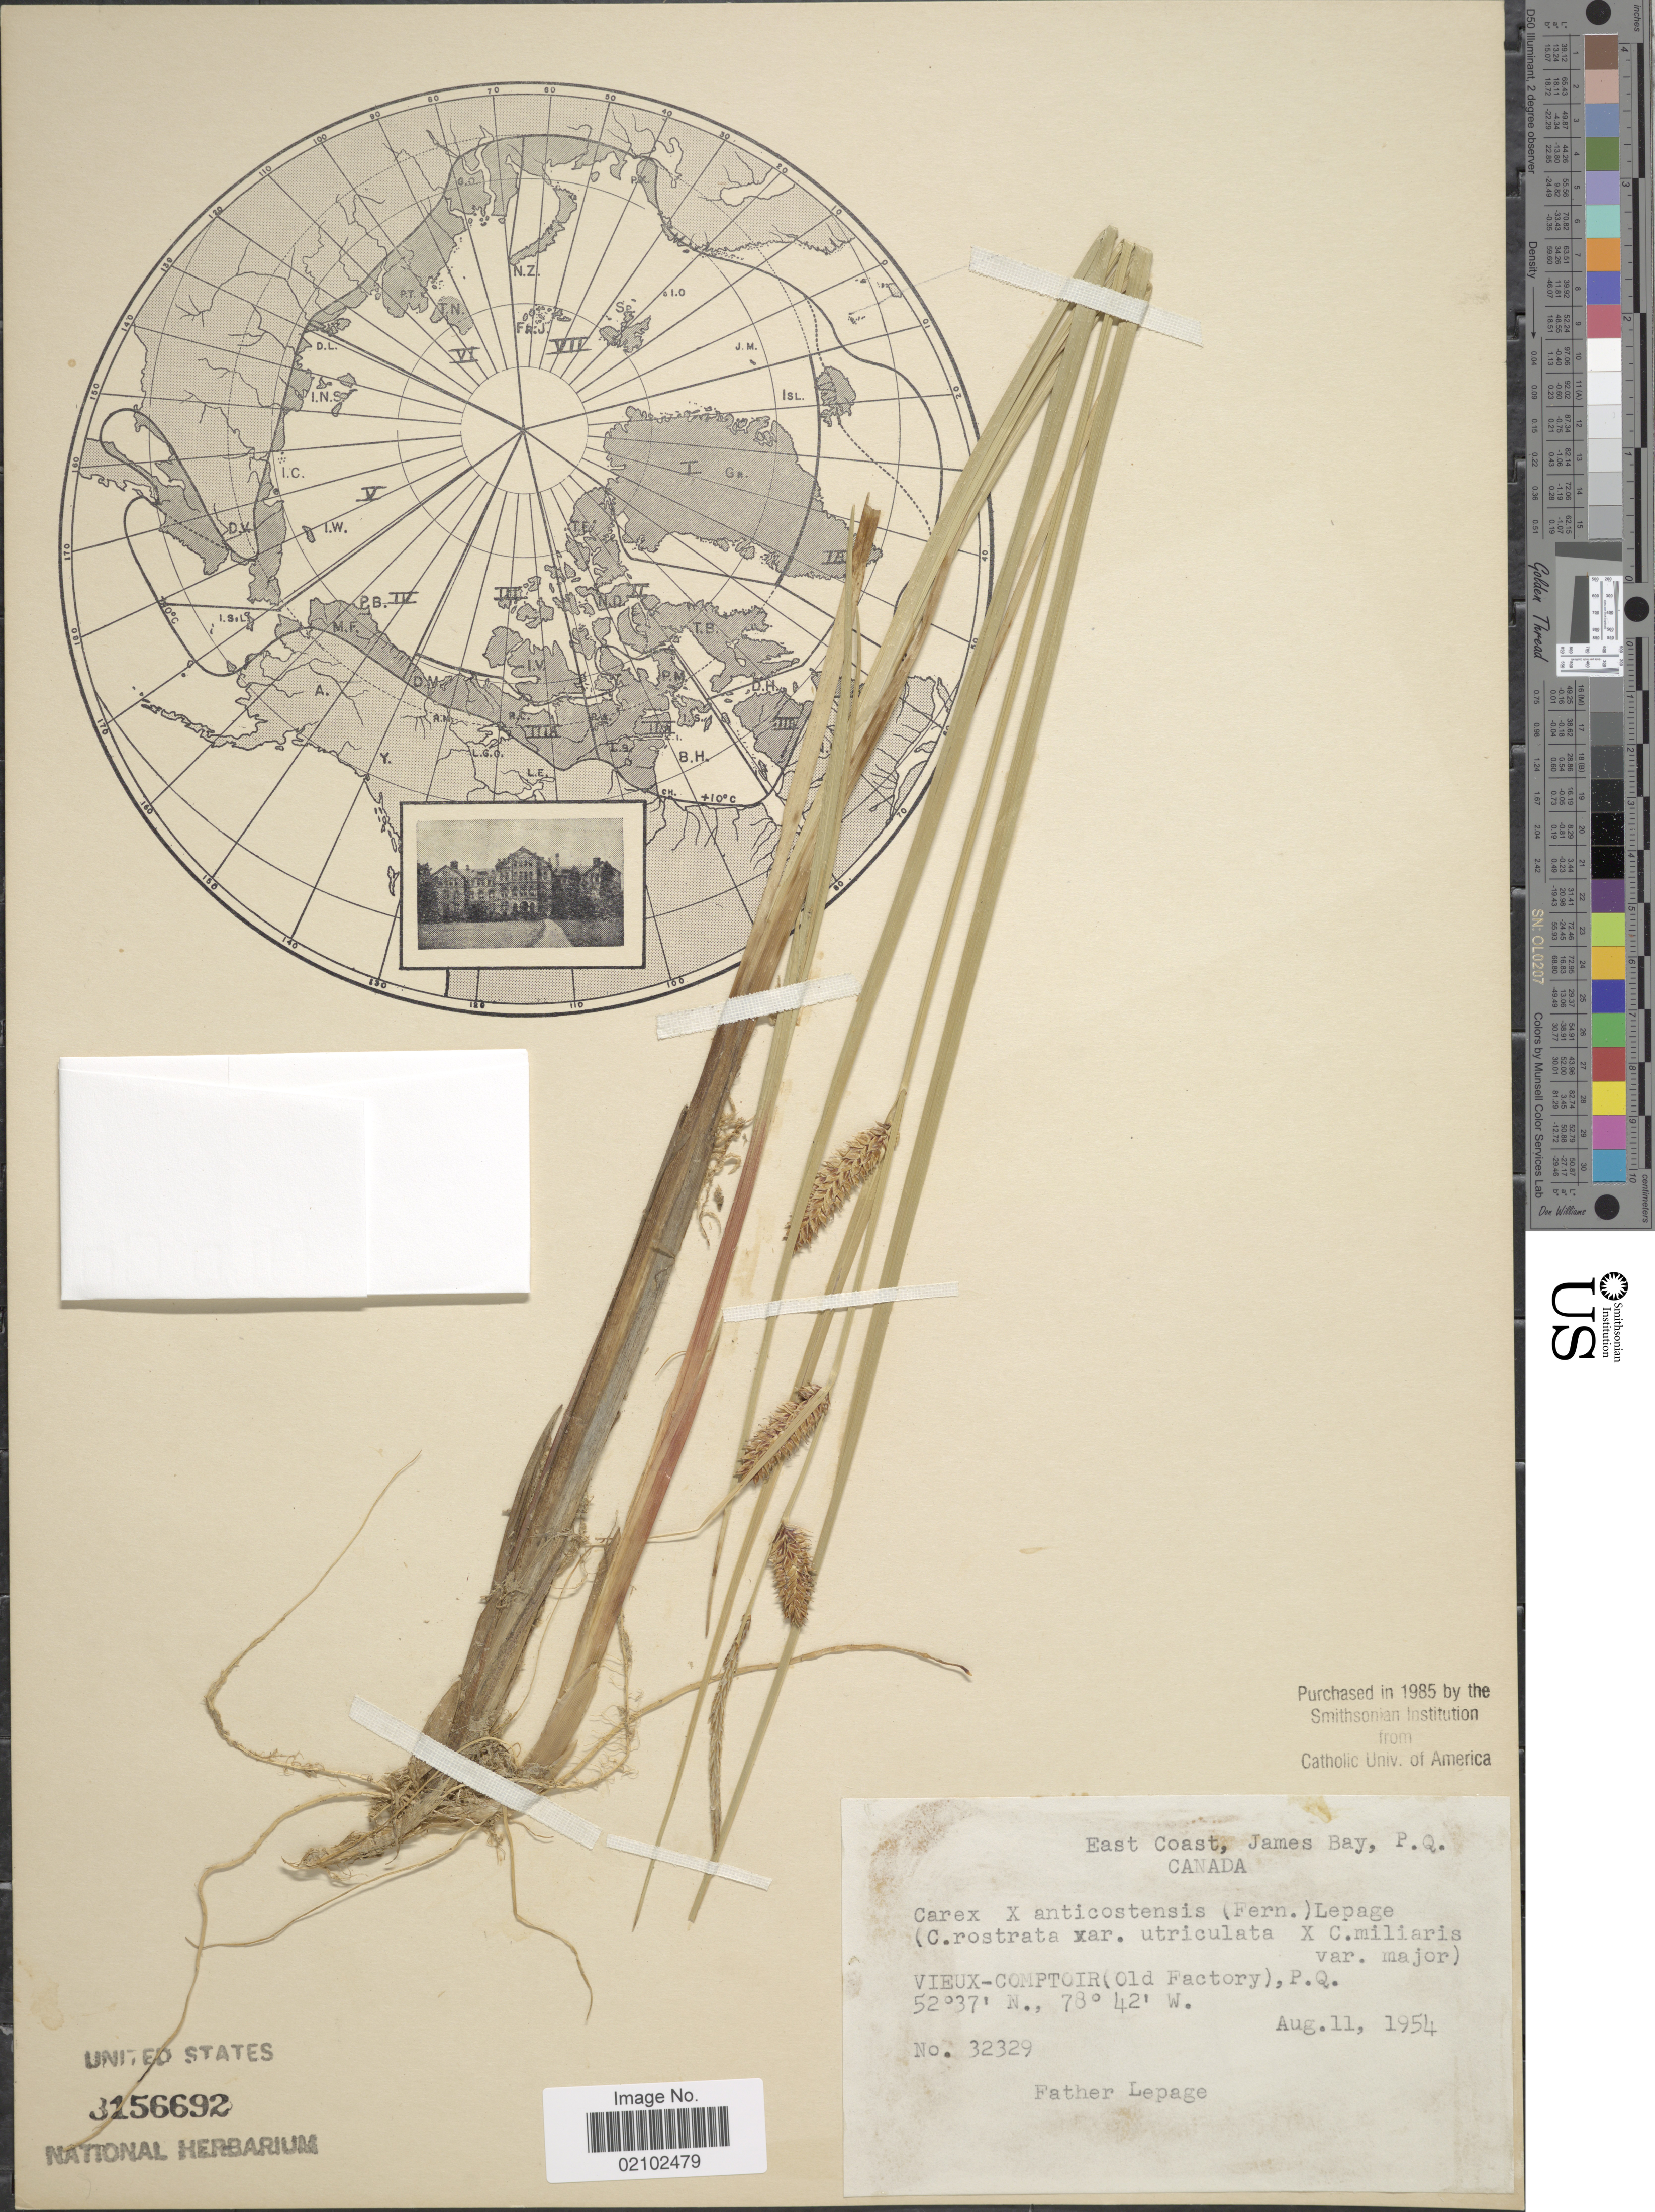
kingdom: Plantae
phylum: Tracheophyta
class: Liliopsida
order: Poales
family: Cyperaceae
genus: Carex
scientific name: Carex x anticostensis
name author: (Fernald) Lepage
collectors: -. LePage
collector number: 32329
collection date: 1954-08-11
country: Canada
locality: East Coast, James Bay, P. Q. Vieux-Comptoir (old Factory)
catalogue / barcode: US 3156692